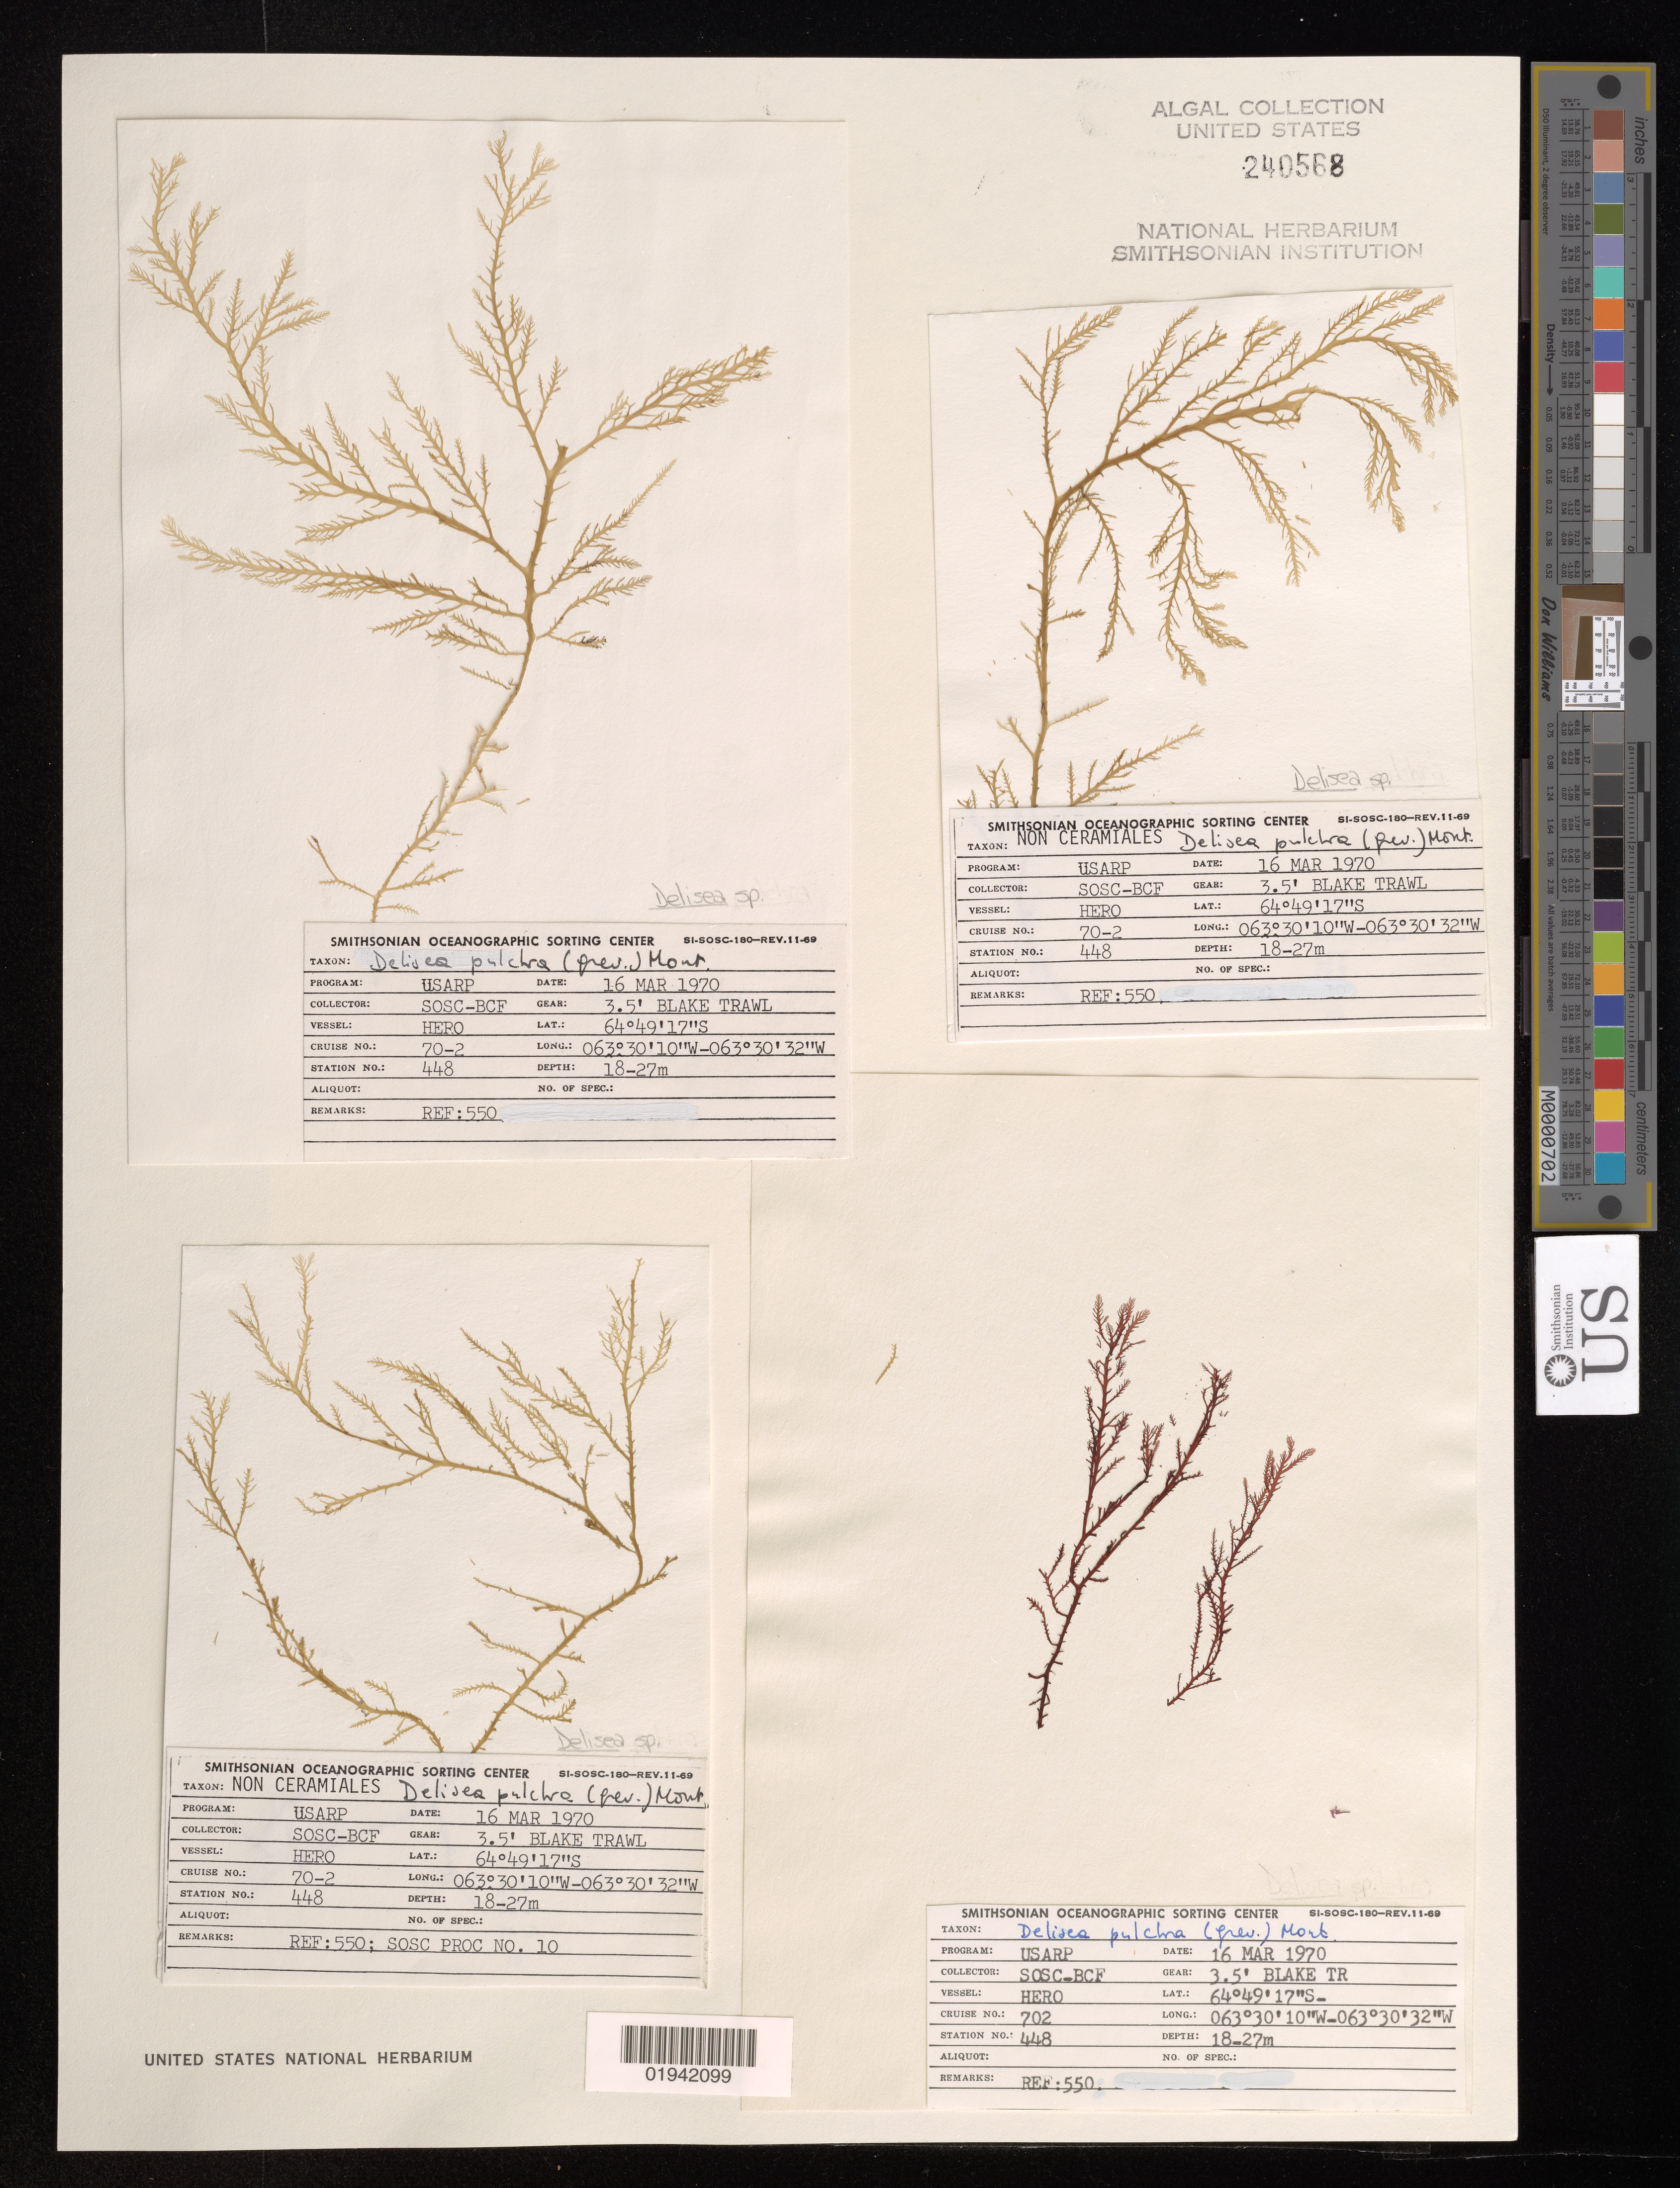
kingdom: Plantae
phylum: Rhodophyta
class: Florideophyceae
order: Bonnemaisoniales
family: Bonnemaisoniaceae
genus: Delisea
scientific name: Delisea sp.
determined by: Moe, R. L.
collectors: SOSC-BCF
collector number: Station 448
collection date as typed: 16 Mar 1970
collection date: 1970-03-16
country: Antarctica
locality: Antarctic Peninsula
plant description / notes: There are 4 specimens on the sheet.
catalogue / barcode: US 240568